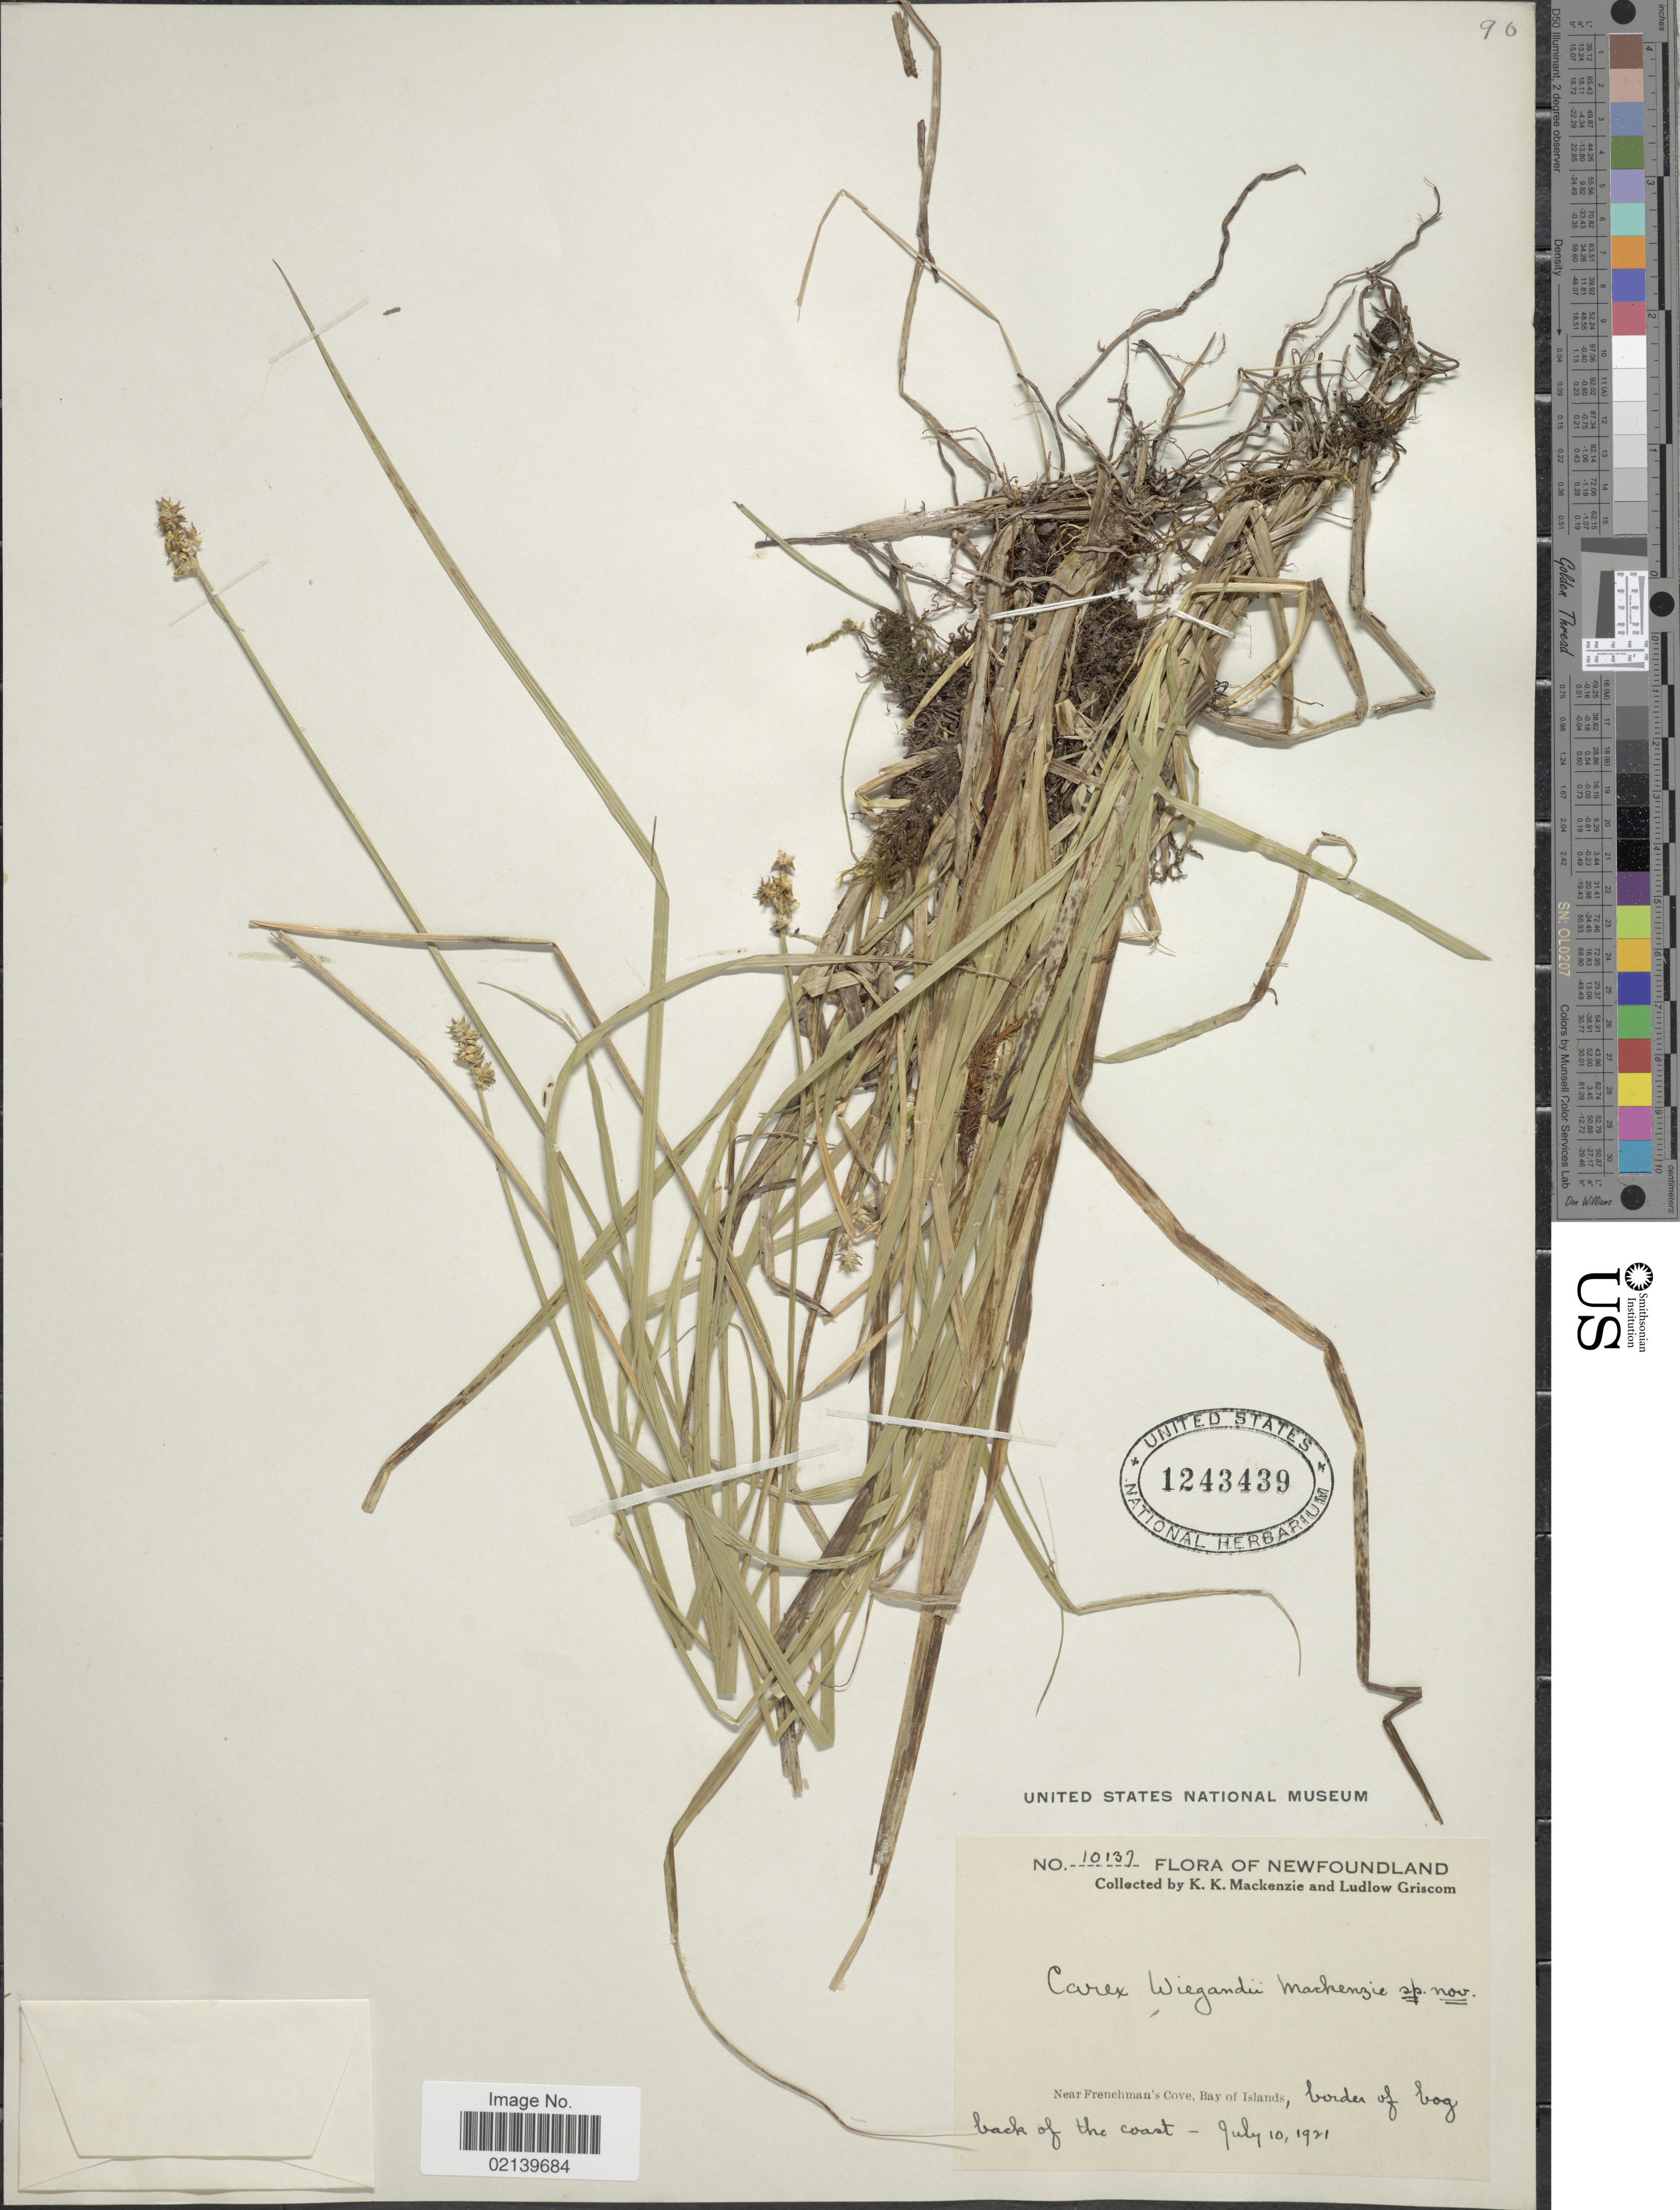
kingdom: Plantae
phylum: Tracheophyta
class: Liliopsida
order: Poales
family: Cyperaceae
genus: Carex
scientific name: Carex wiegandii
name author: Mack.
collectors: K. K. Mackenzie & L. Griscom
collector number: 10137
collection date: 1921-07-10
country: Canada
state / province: Newfoundland and Labrador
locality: Near Frenchman's Cove, Bay of Islands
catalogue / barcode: US 1243439